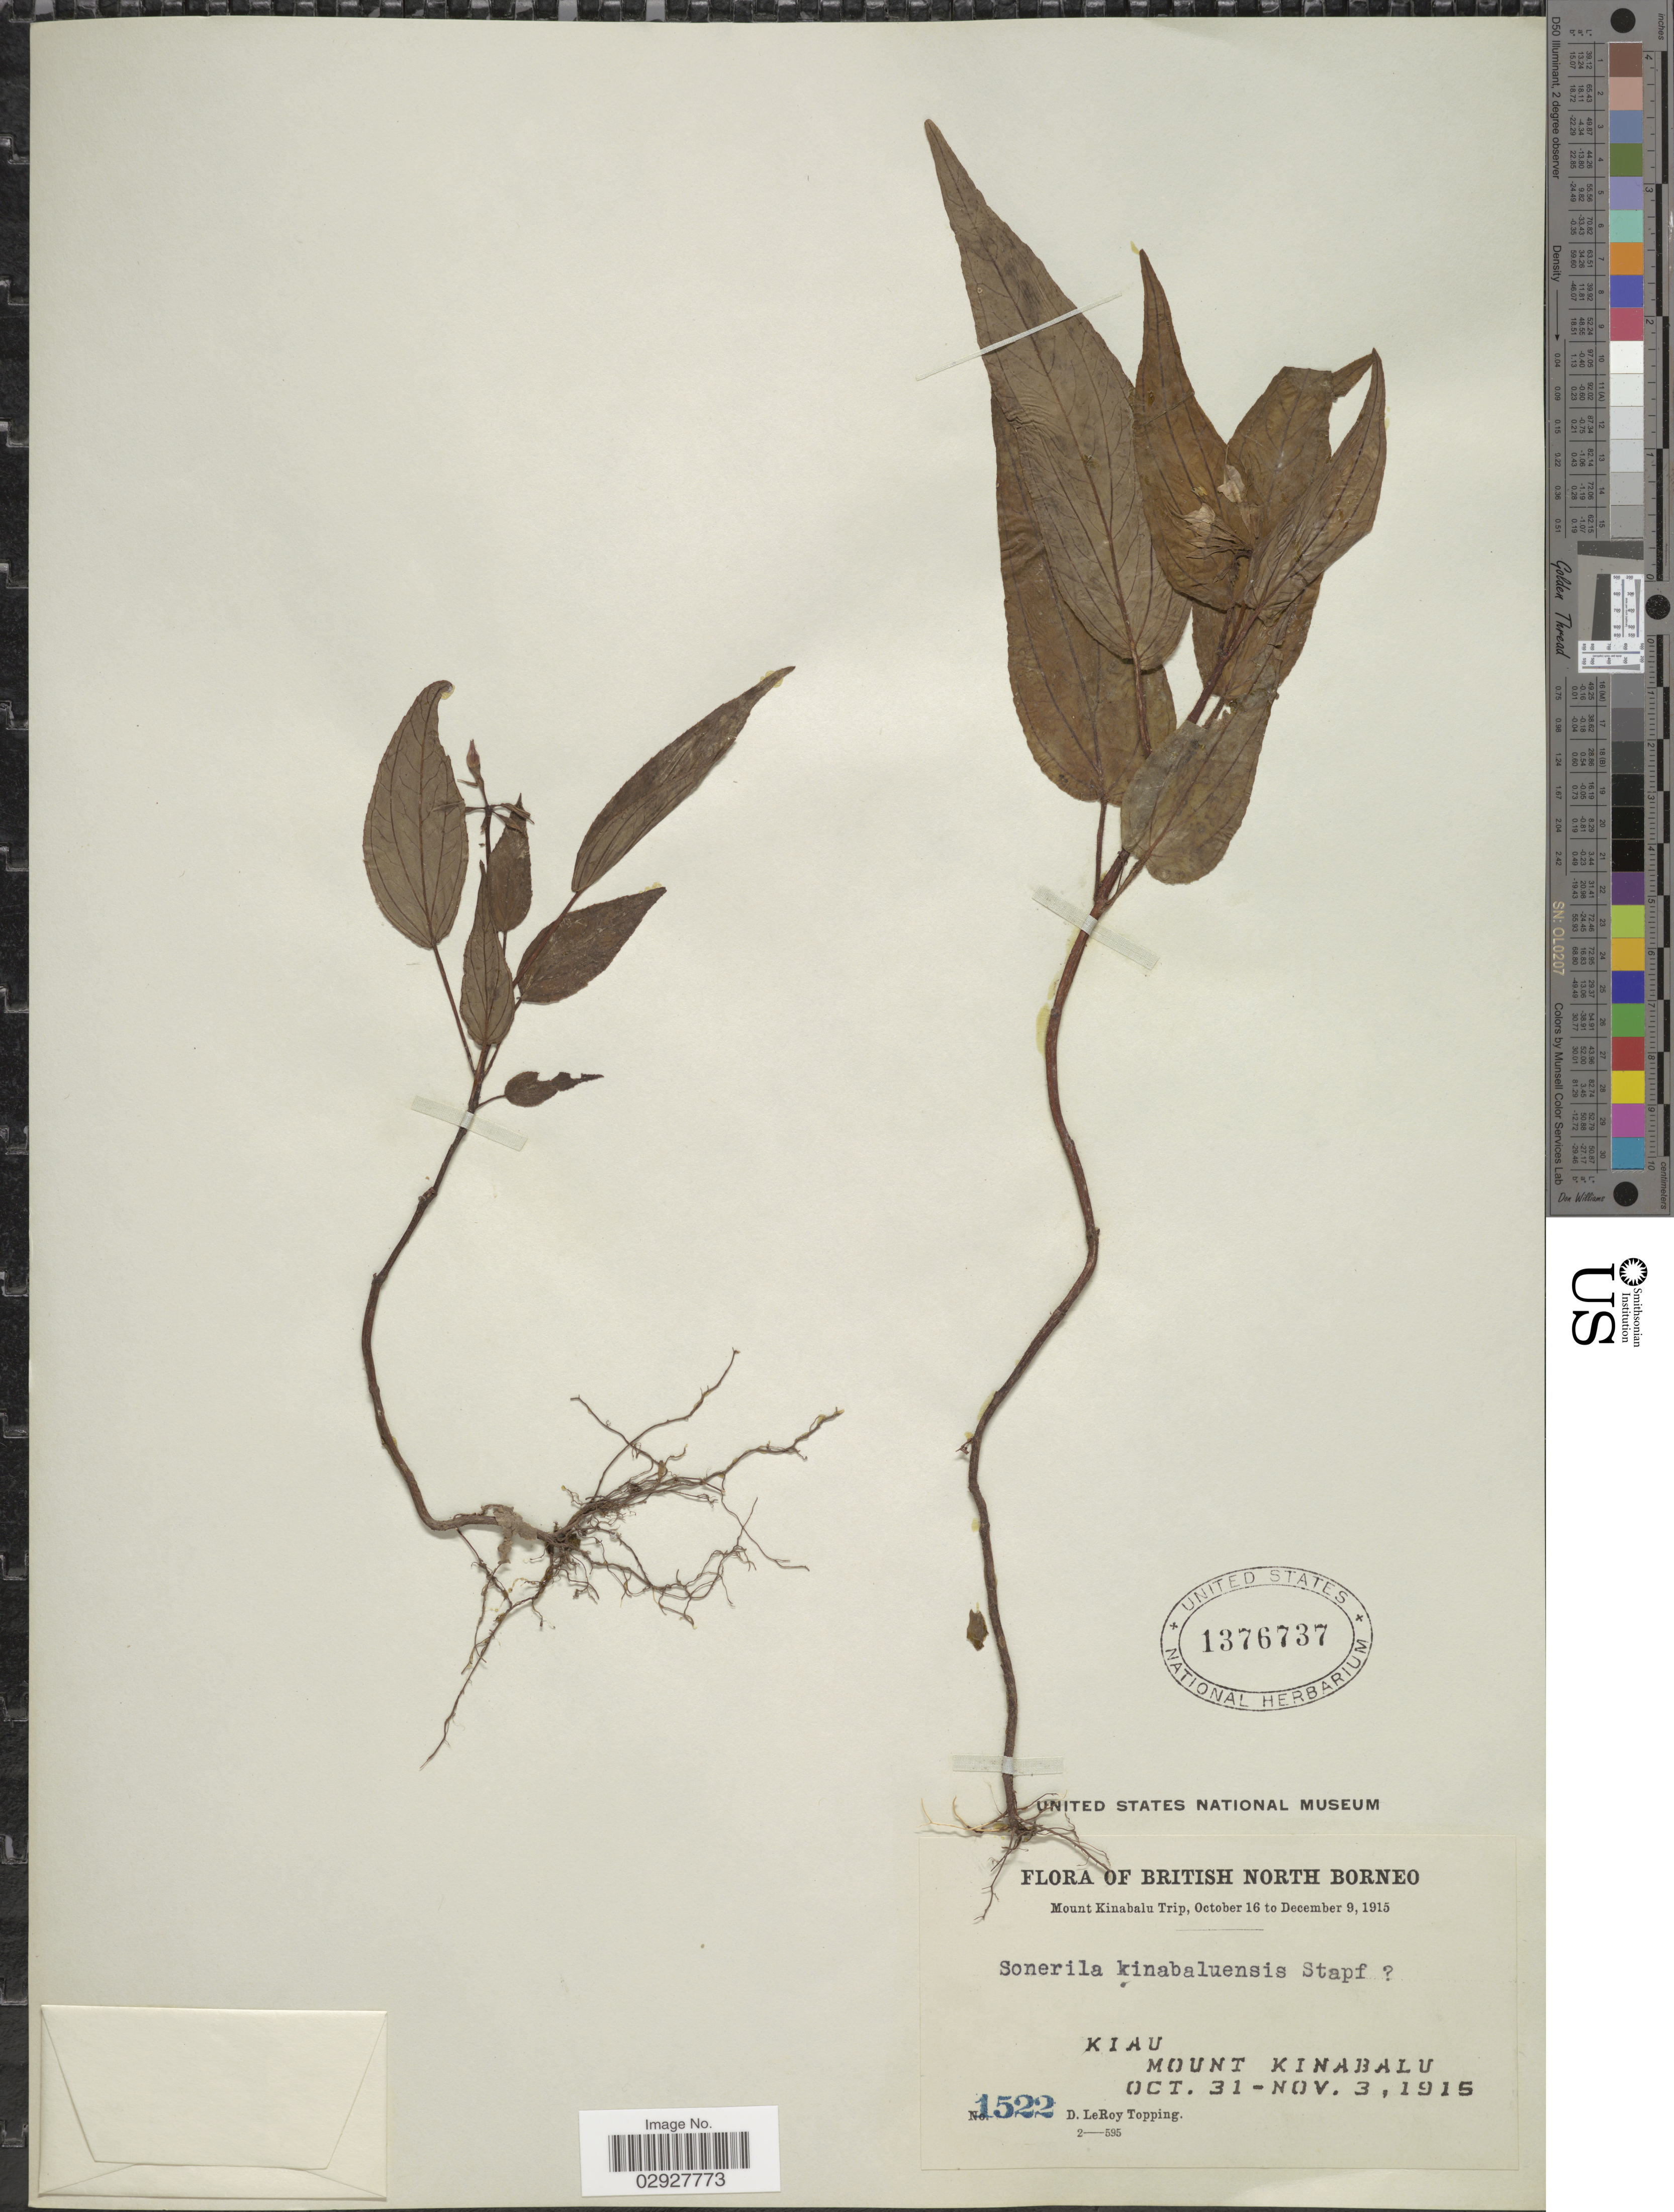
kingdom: Plantae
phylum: Tracheophyta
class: Magnoliopsida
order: Myrtales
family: Melastomataceae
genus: Sonerila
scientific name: Sonerila kinabaluensis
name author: Stapf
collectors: D. L. Topping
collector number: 1522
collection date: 1915-10-31/1915-11-03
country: Malaysia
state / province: Sabah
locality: British North Borneo. Kiau, Mount Kinabalu.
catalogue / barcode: US 1376737